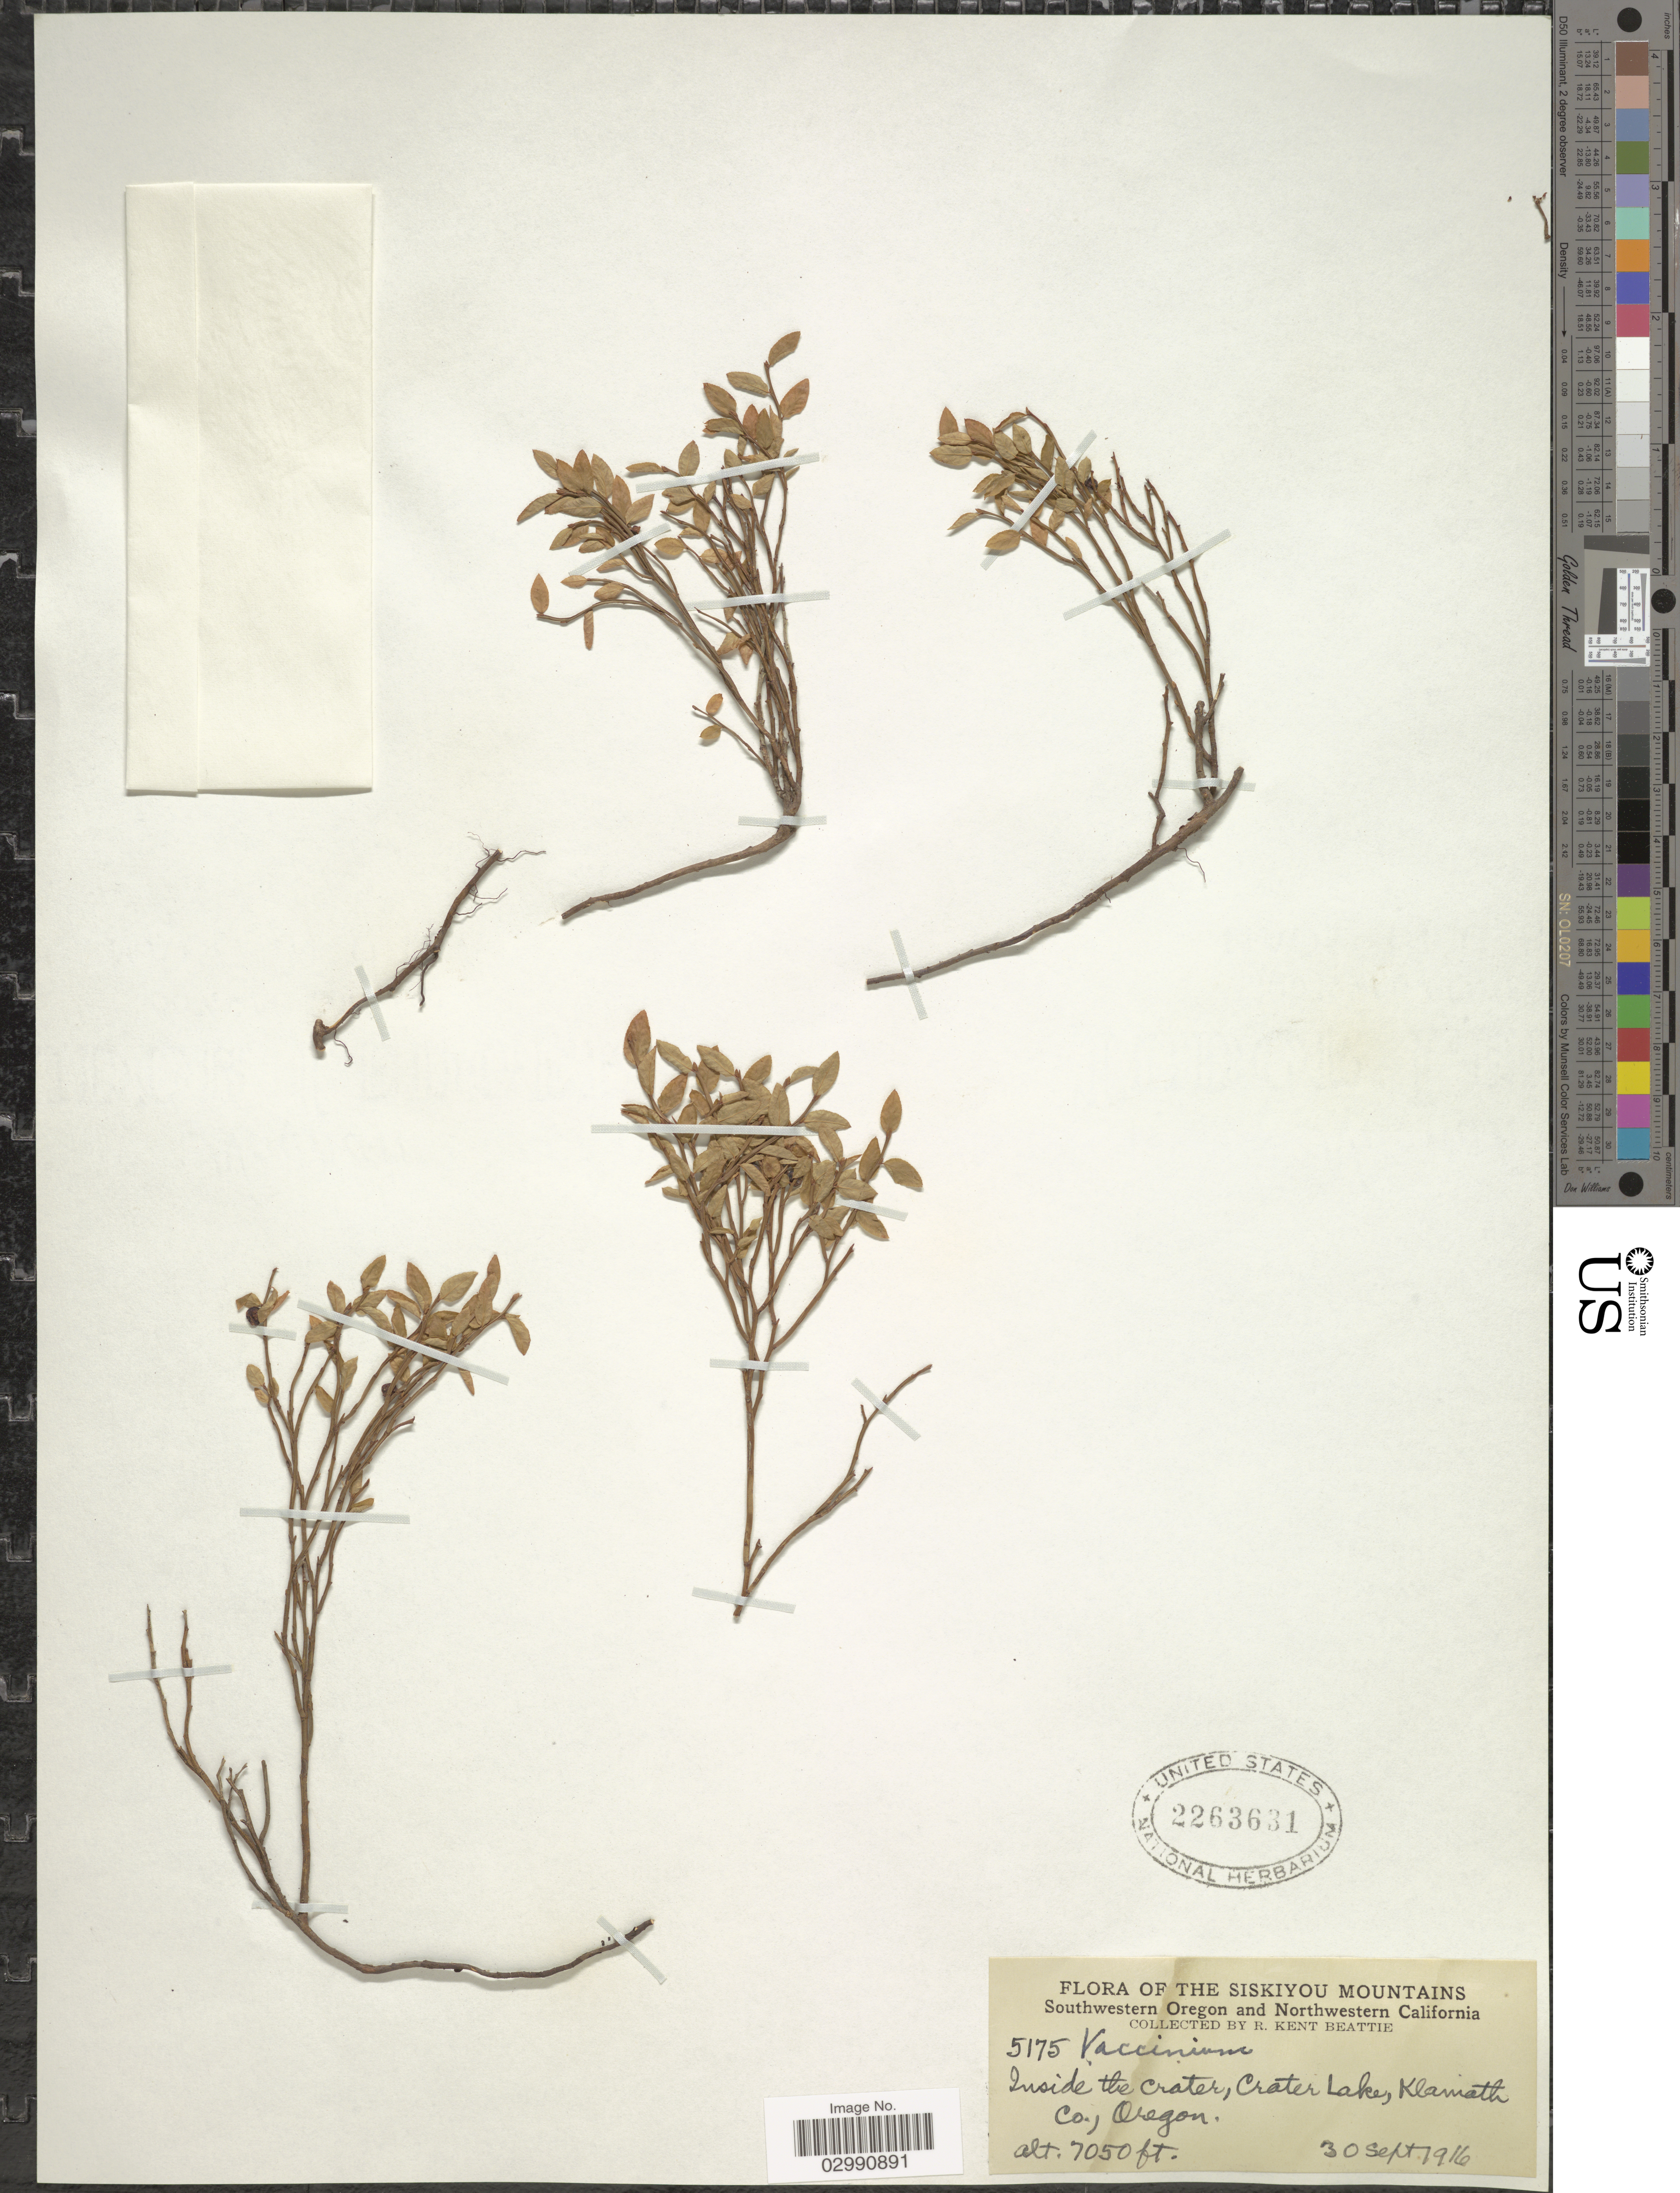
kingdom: Plantae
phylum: Tracheophyta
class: Magnoliopsida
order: Ericales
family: Ericaceae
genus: Vaccinium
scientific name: Vaccinium sp.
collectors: R. K. Beattie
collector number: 5175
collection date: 1916-09-30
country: United States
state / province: Oregon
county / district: Klamath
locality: Siskiyou Mountains. Southwestern Oregon. Inside the crater, Crater Lake, Klamath Co.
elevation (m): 2149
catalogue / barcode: US 2263631